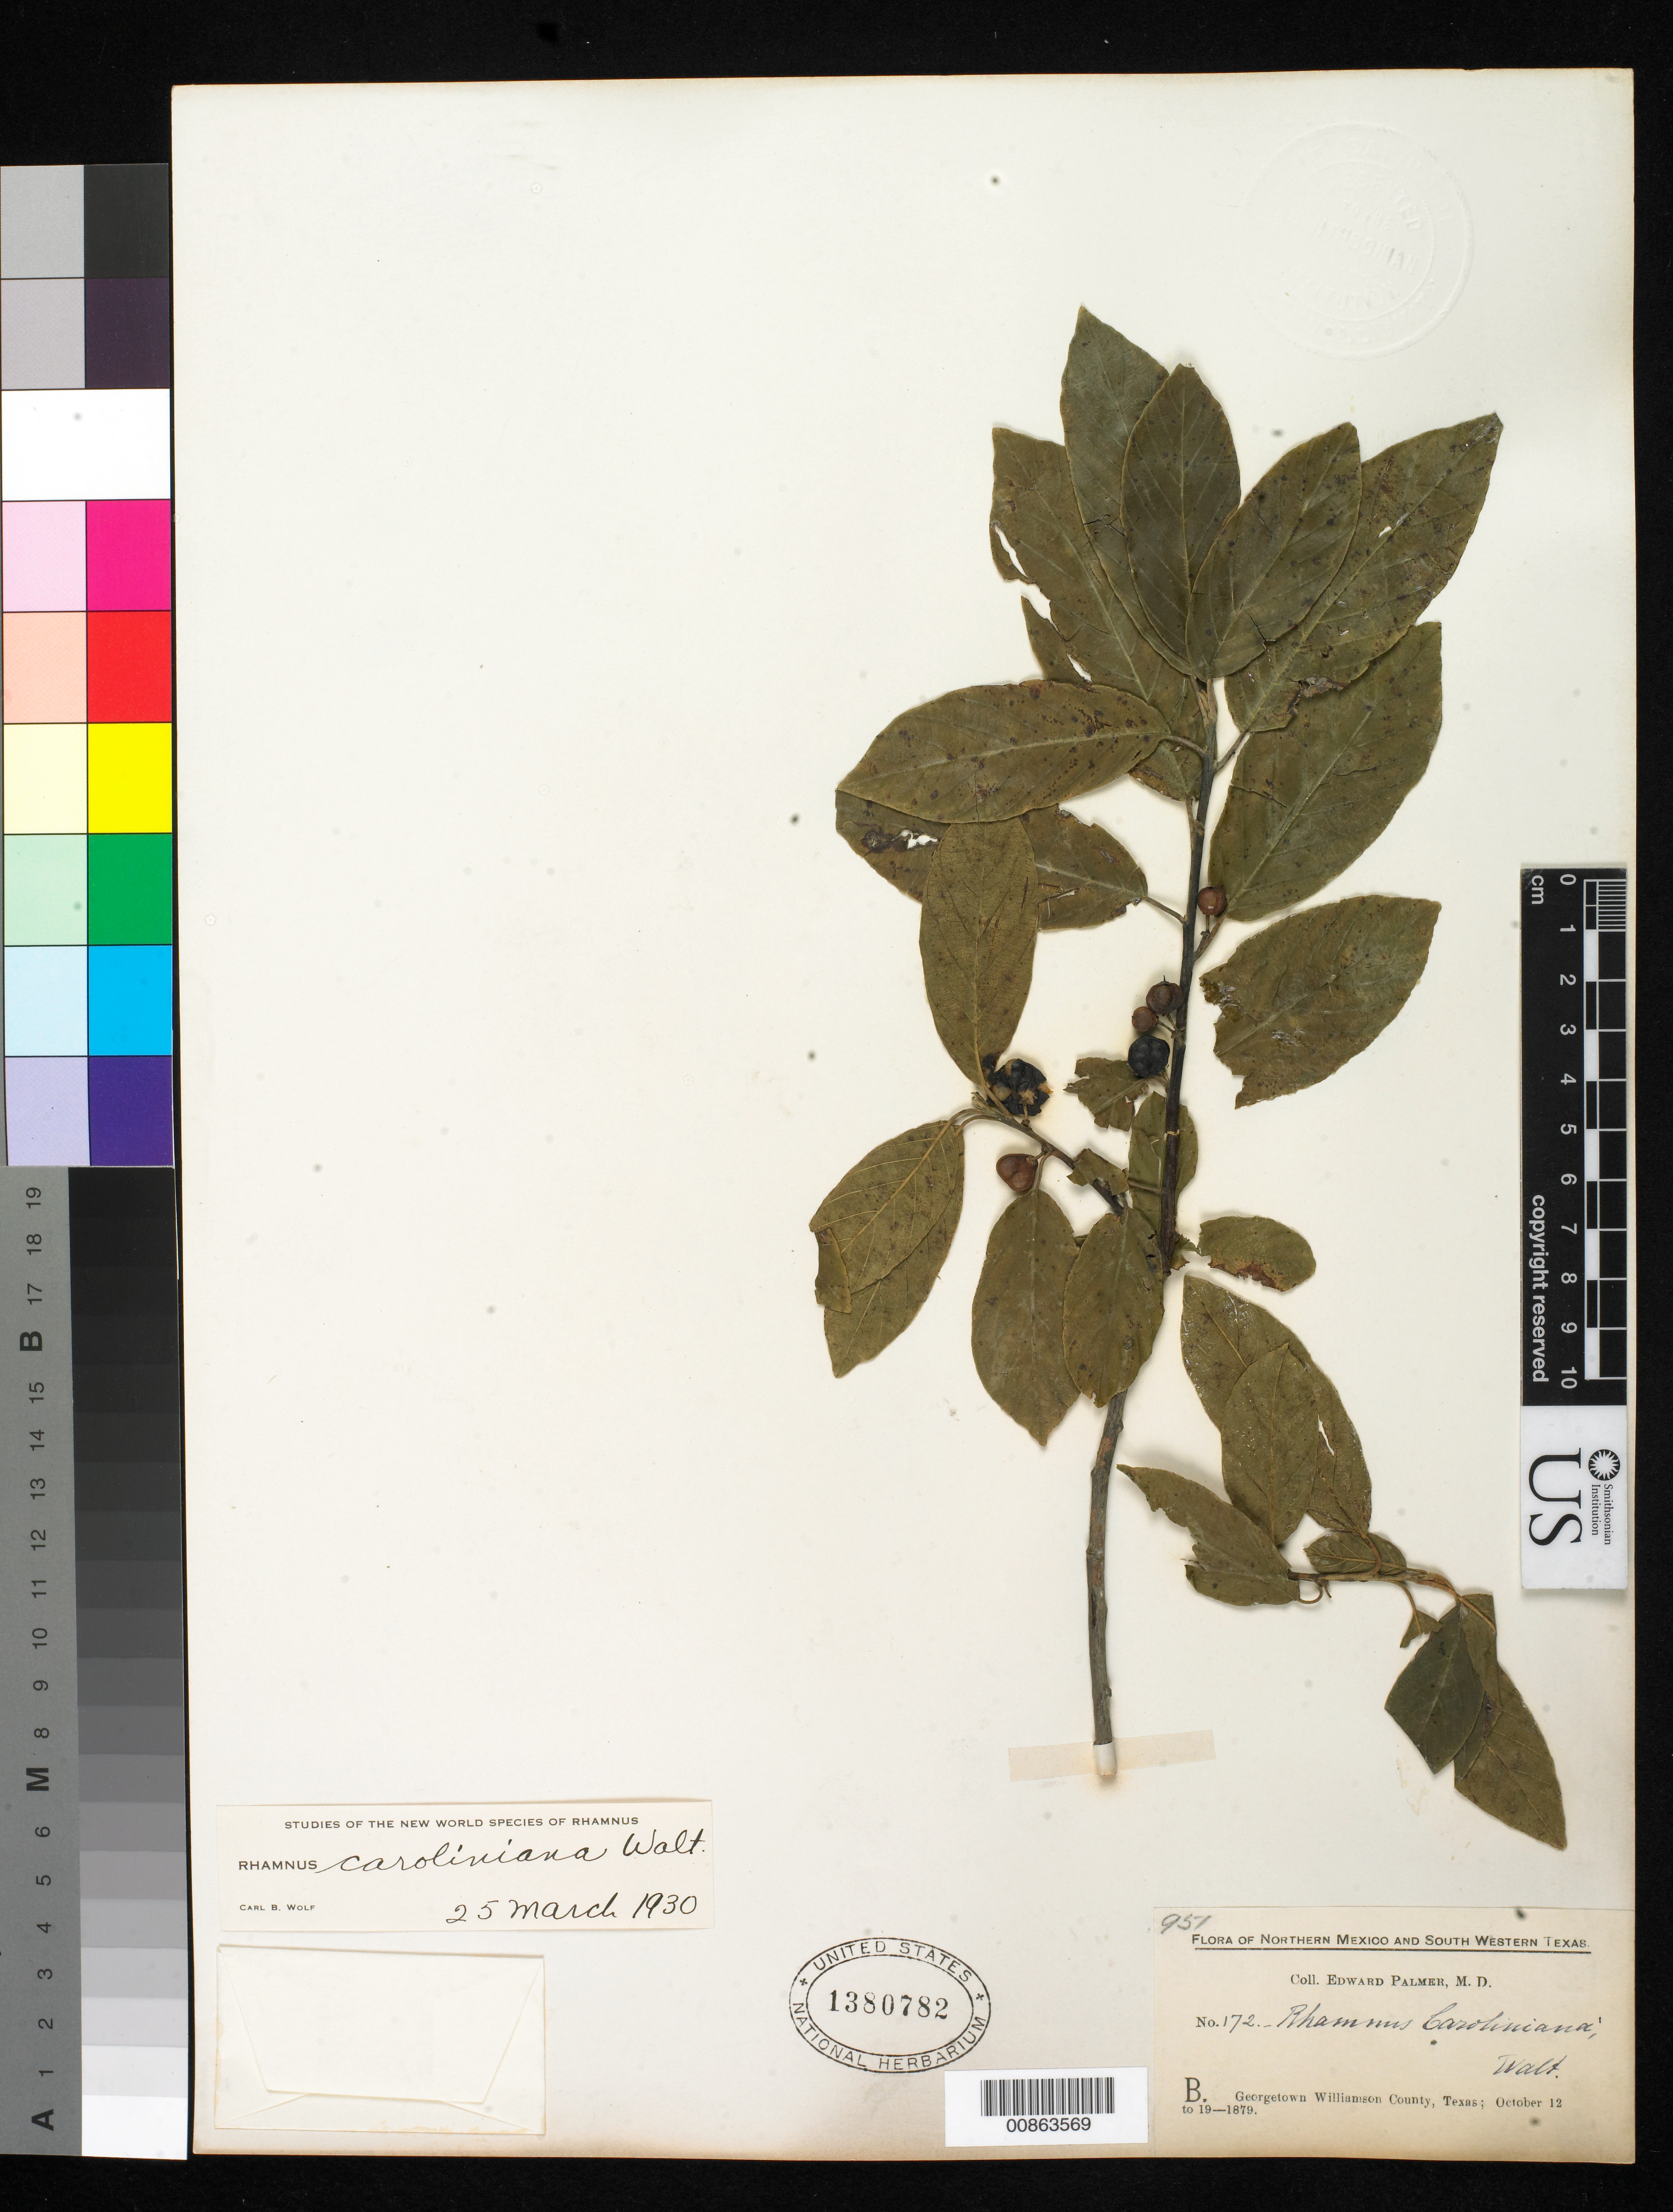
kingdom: Plantae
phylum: Tracheophyta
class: Magnoliopsida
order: Rosales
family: Rhamnaceae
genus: Frangula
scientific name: Frangula caroliniana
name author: (Walter) A. Gray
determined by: Strong, Mark T., (BOT), Smithsonian Institution - National Museum of Natural History (UNITED STATES)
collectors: E. Palmer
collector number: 172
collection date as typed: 12 Oct 1879 to 19 Oct 1879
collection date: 1879-10-12/1879-10-19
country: United States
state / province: Texas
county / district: Williamson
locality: B. Georgetown, Williamson County, Texas.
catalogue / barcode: US 1380782